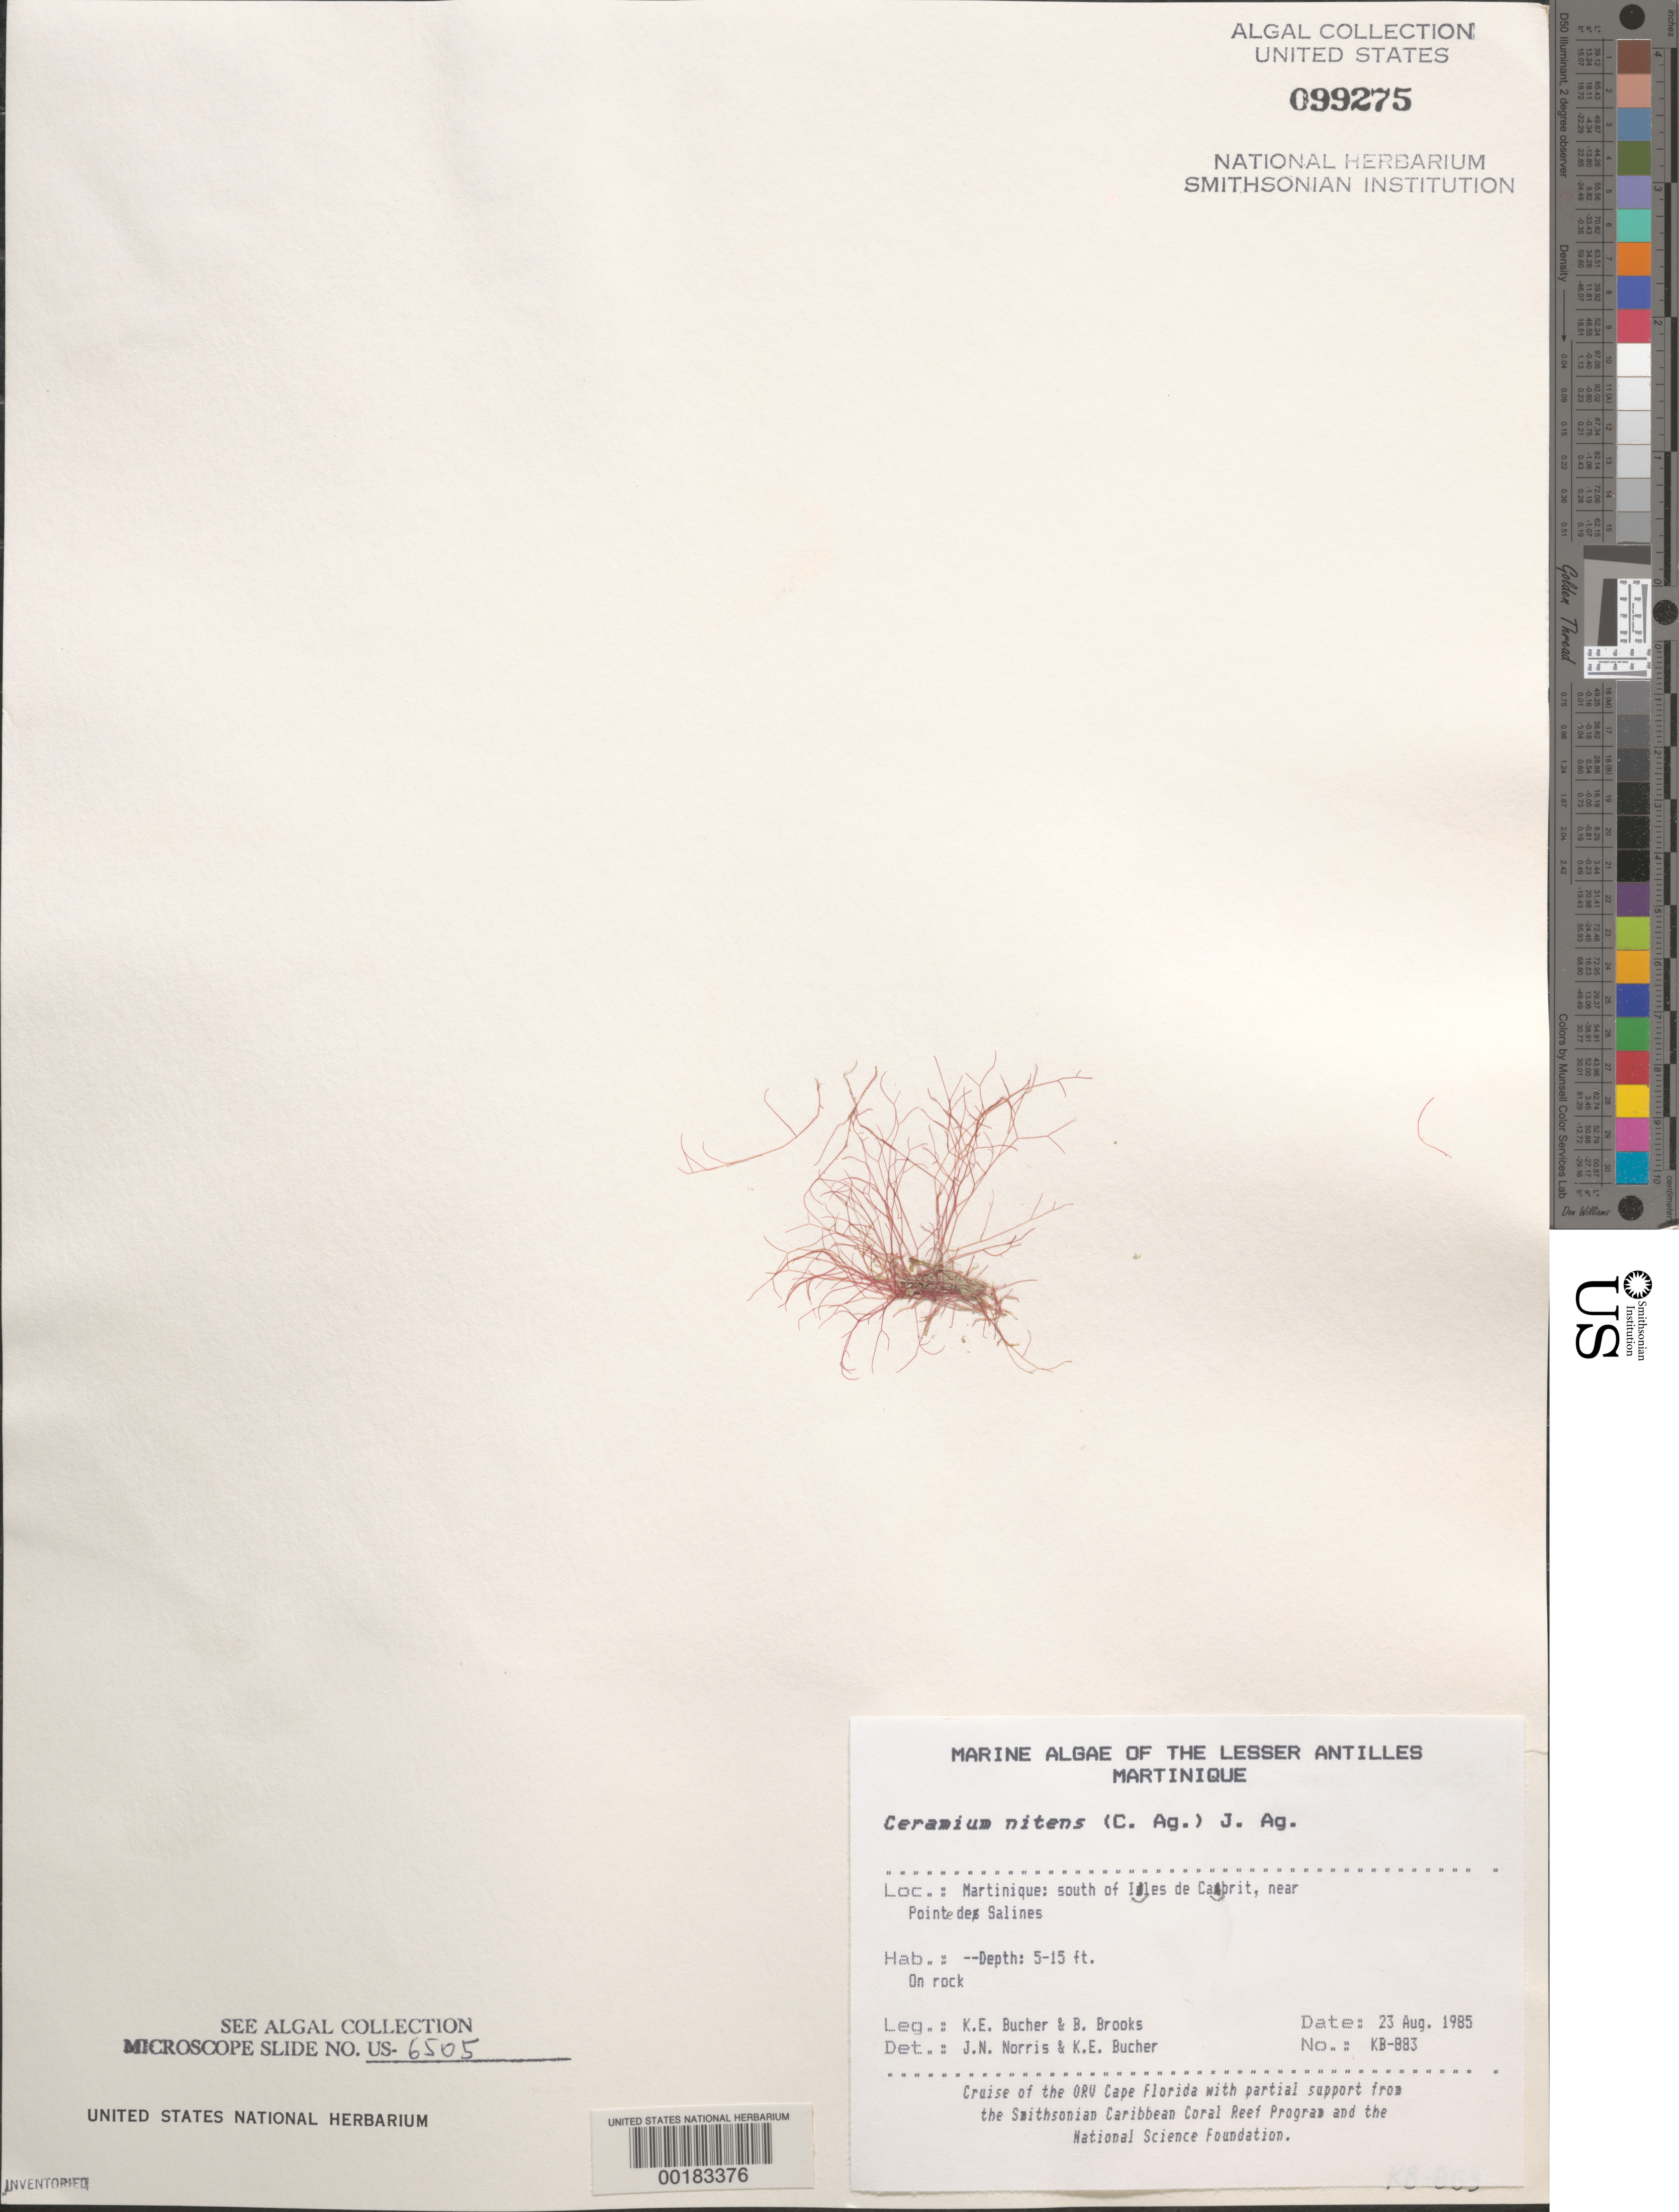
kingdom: Plantae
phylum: Rhodophyta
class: Florideophyceae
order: Ceramiales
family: Ceramiaceae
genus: Ceramium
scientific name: Ceramium nitens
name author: (C. Agardh) J. Agardh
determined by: Norris, J. N.; Bucher, K. E.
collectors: K. E. Bucher & B. Brooks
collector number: Kb-883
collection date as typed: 23 Aug 1985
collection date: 1985-08-23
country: Martinique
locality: South of Iles de Cabrit, near Pointe de Salines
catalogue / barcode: US 99275